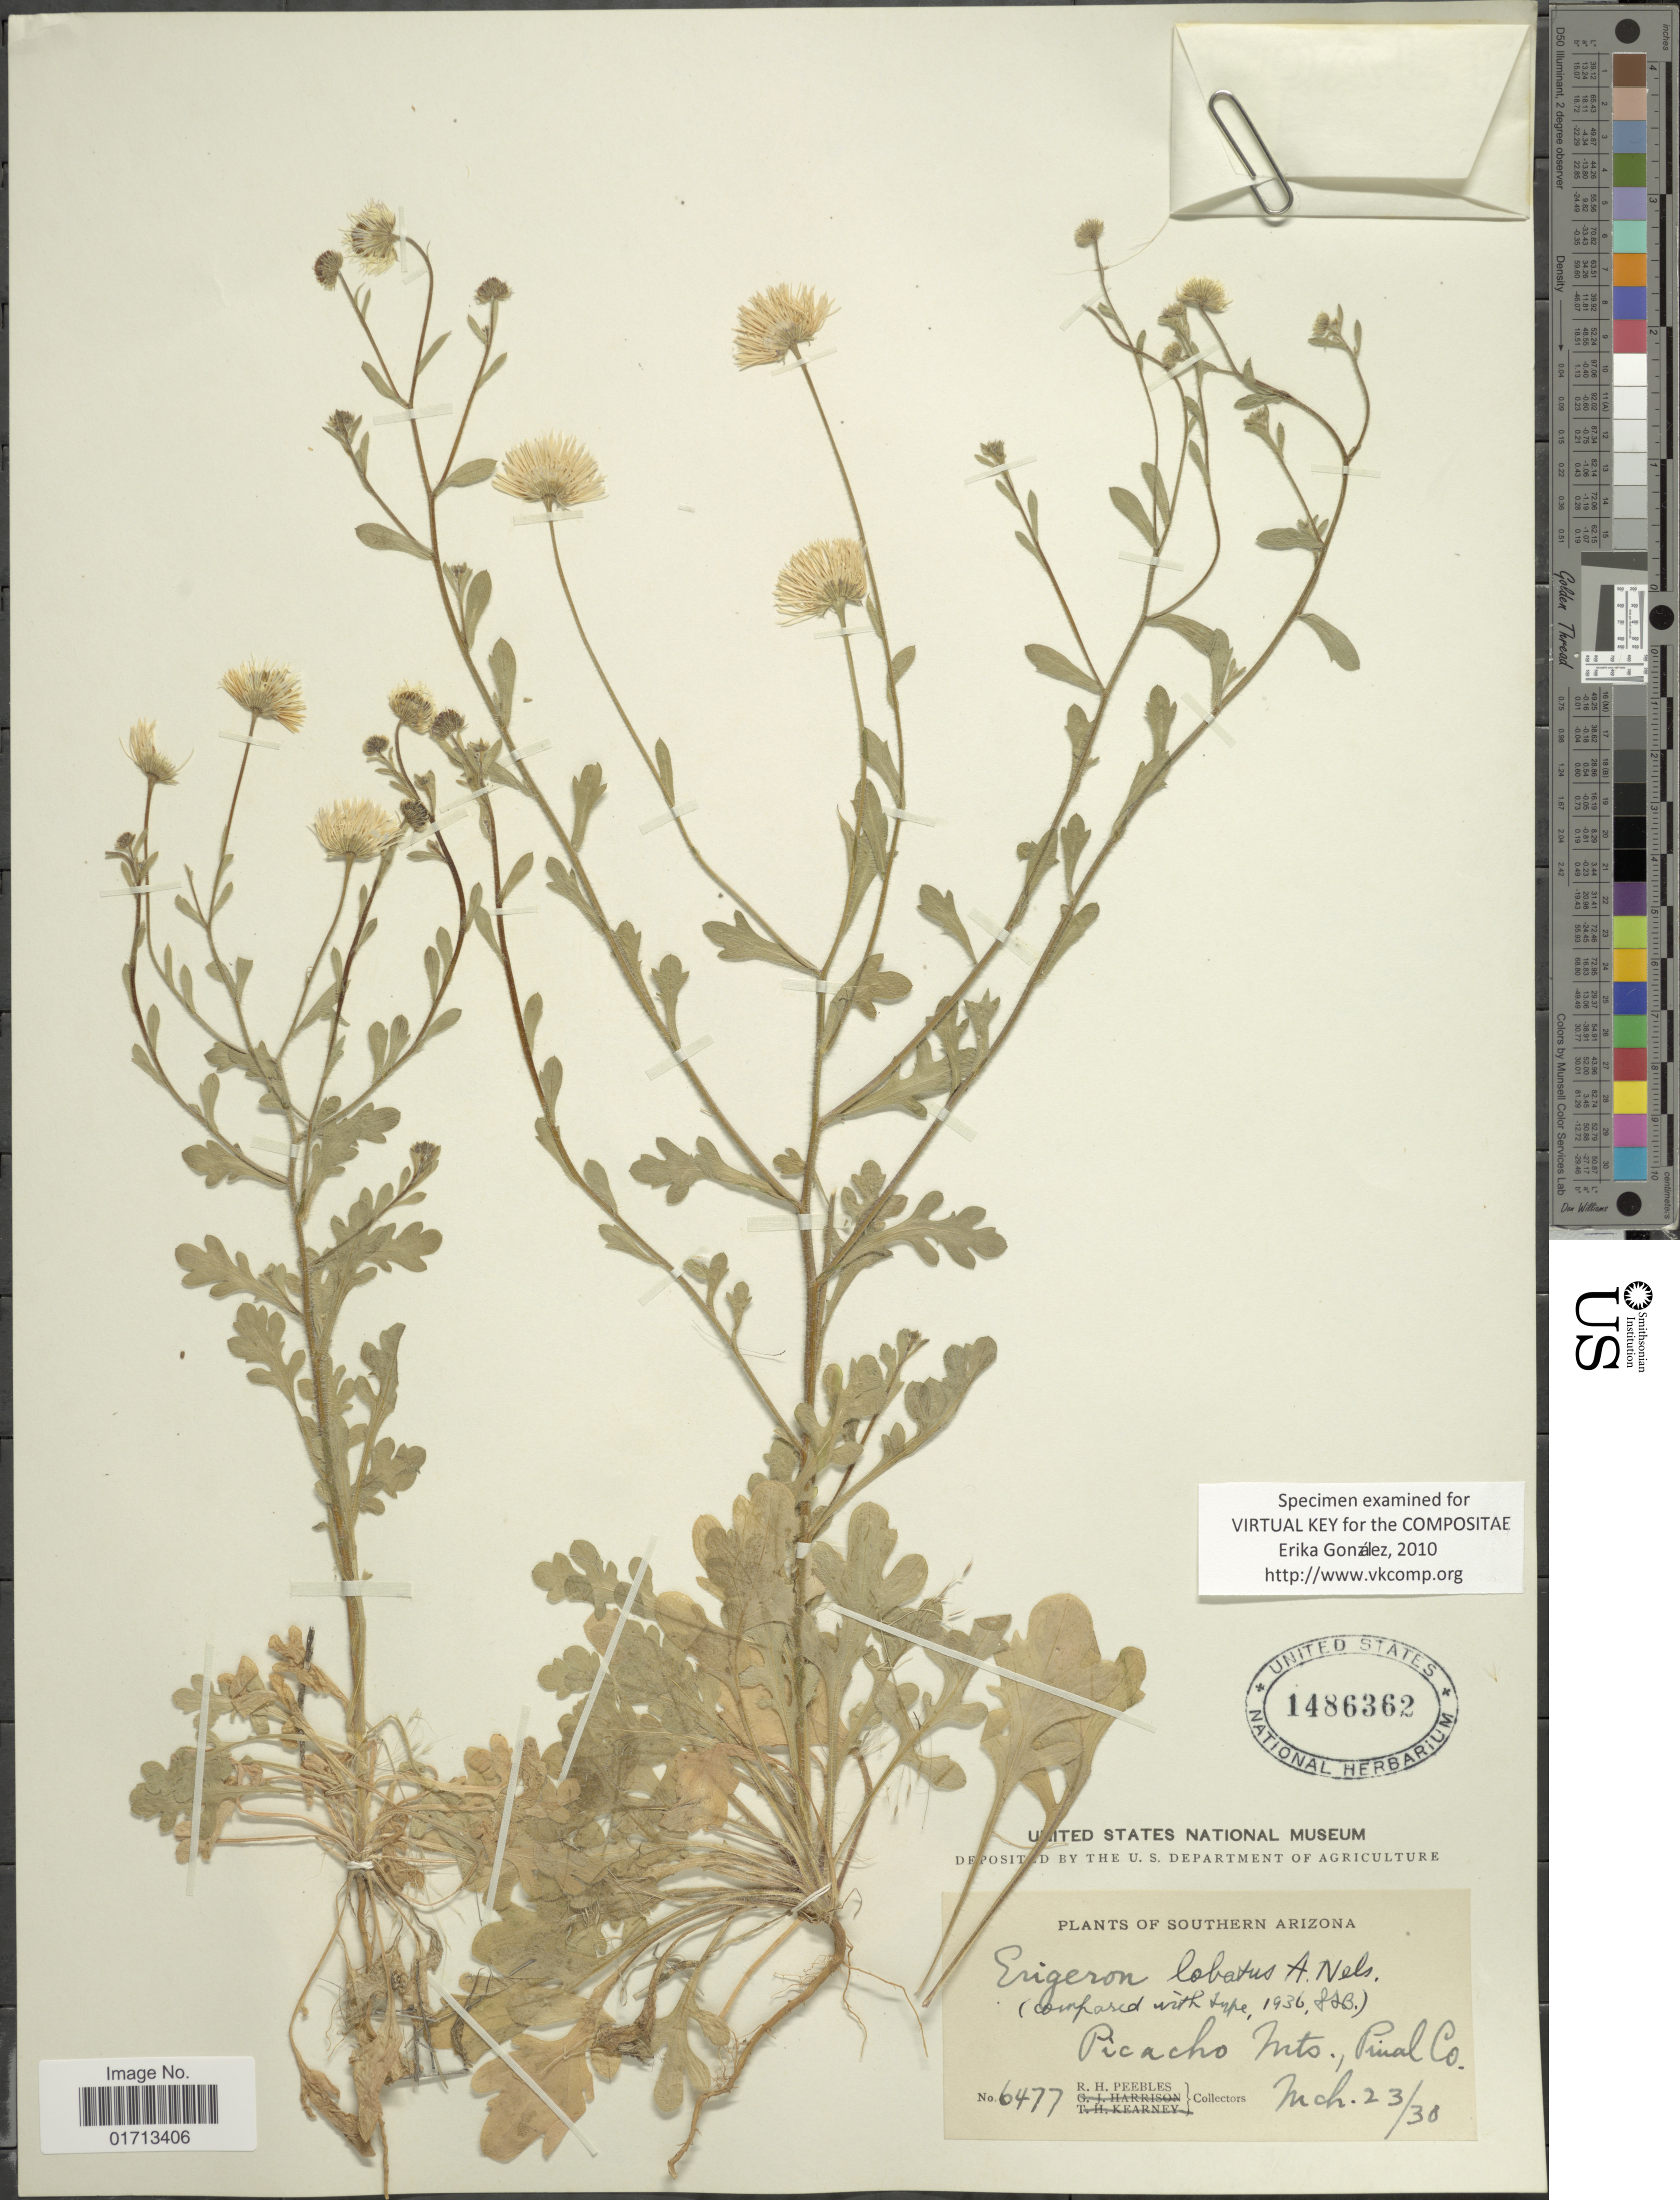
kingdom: Plantae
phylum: Tracheophyta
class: Magnoliopsida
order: Asterales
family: Asteraceae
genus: Erigeron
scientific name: Erigeron lobatus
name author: A. Nelson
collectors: R. H. Peebles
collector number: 6477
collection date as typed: Transcribed d/m/y: 23/3/38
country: United States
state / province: Arizona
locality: Southern Arizona. Picacho Mts., Pinal Co.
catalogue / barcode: US 1486362